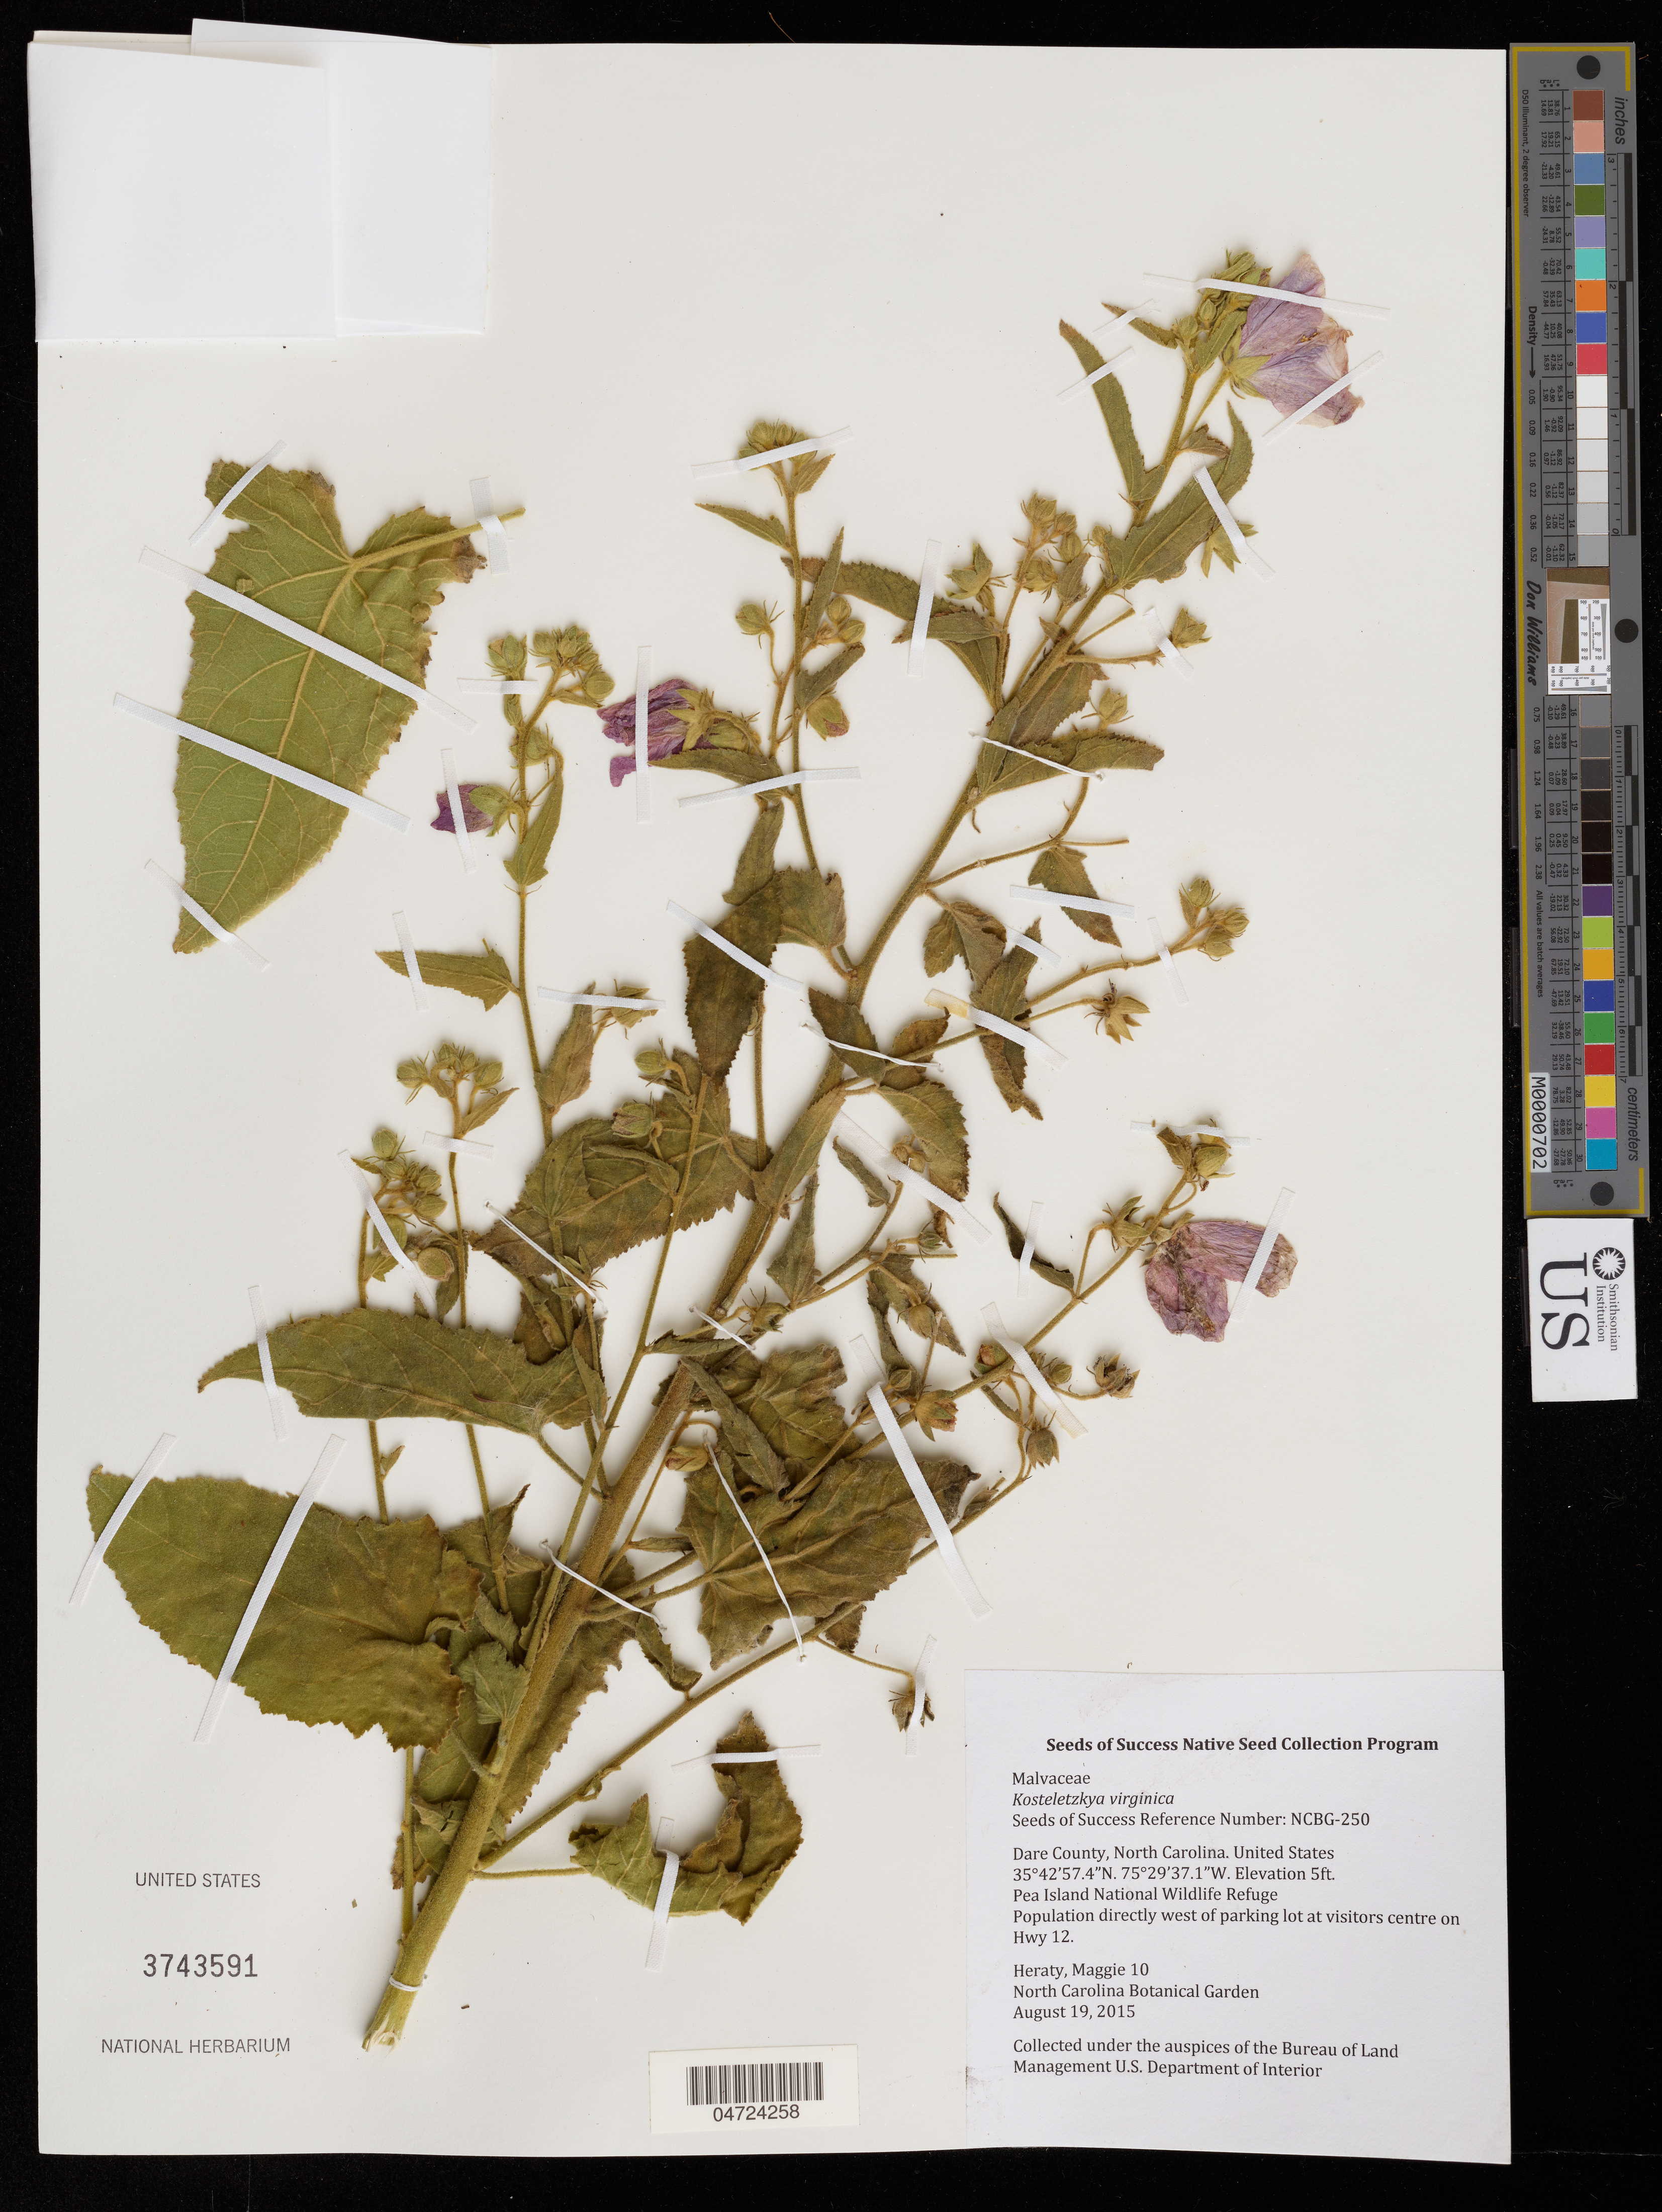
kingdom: Plantae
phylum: Tracheophyta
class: Magnoliopsida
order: Malvales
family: Malvaceae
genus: Kosteletzkya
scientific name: Kosteletzkya virginica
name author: (L.) C. Presl ex A. Gray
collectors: M. Heraty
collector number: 10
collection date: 2015-08-19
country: United States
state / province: North Carolina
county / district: Dare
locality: Dare County. Pea Island National Wildlife Refuge. Population directly west of parking lot at visitors centre on Hwy 12.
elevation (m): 2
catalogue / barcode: US 3743591